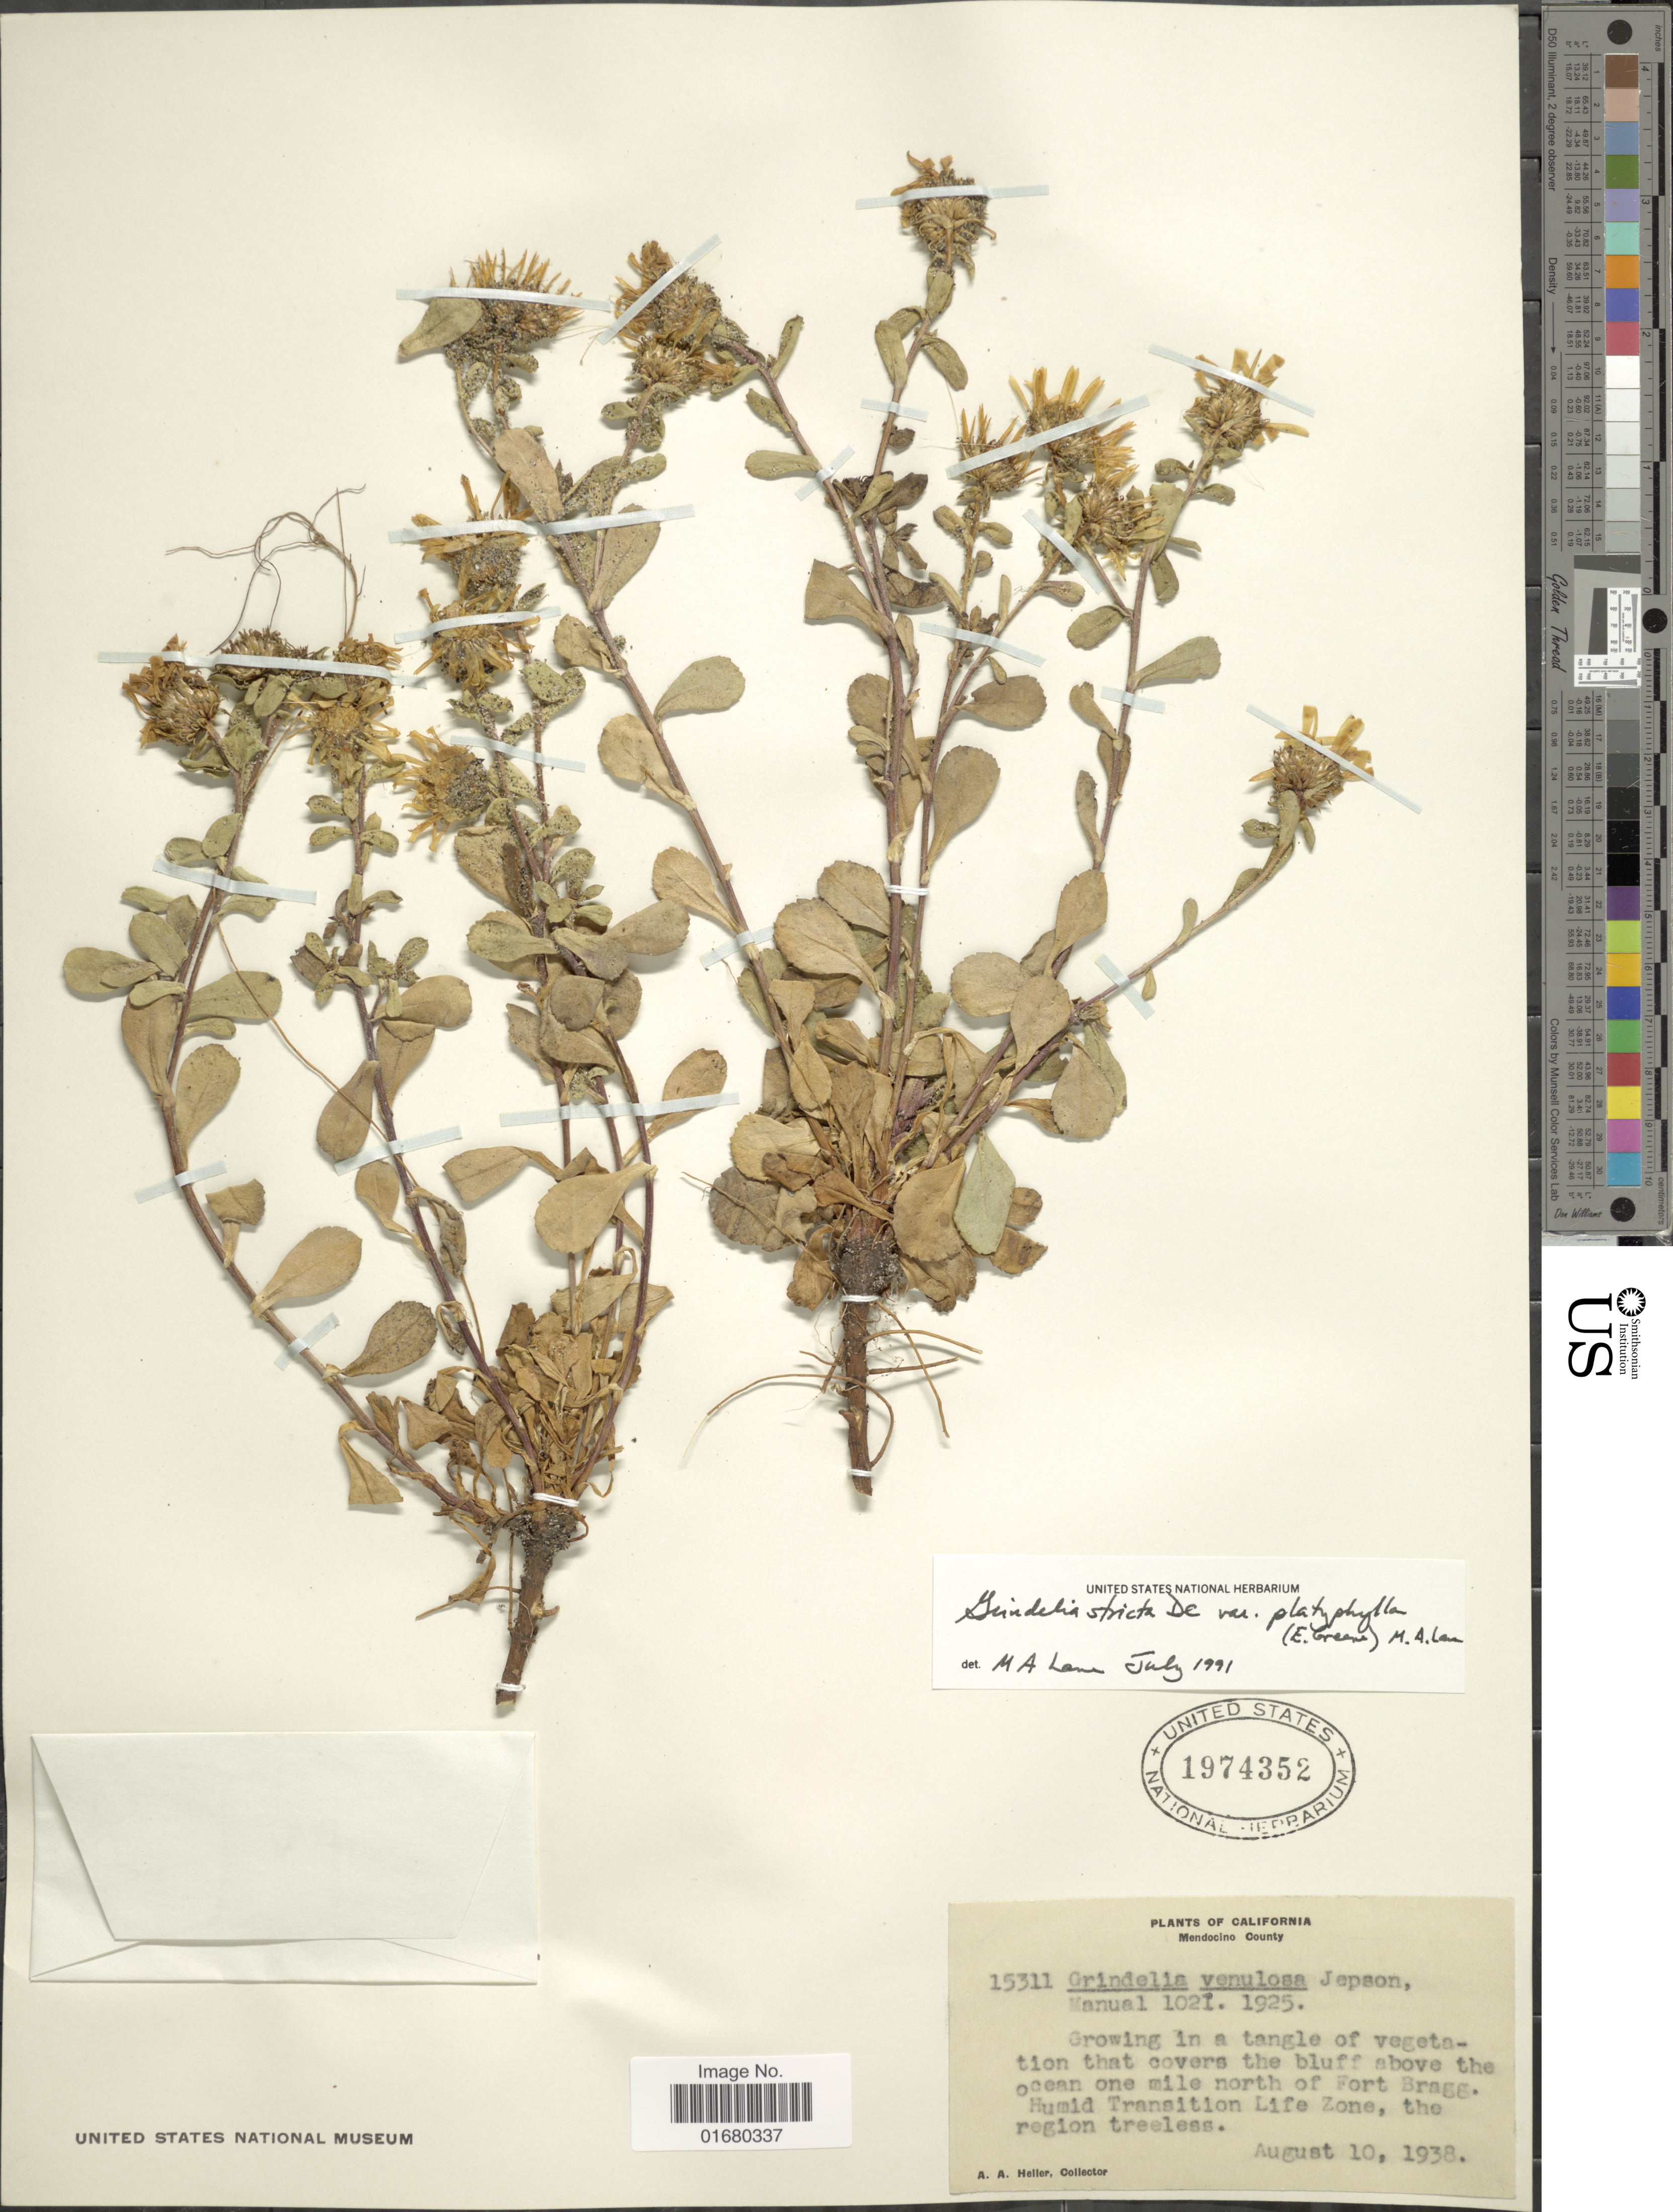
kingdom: Plantae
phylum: Tracheophyta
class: Magnoliopsida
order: Asterales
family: Asteraceae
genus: Grindelia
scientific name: Grindelia stricta var. platyphylla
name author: (Greene) M.A. Lane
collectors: A. A. Heller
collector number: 15311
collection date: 1938-08-10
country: United States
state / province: California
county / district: Mendocino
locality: Mendocino County, Growing in a tangle of vegetation that covers the bluff above the ocean one mile north of Fort Bragg. Humid Transition Life Zone, the region treeless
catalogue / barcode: US 1974352